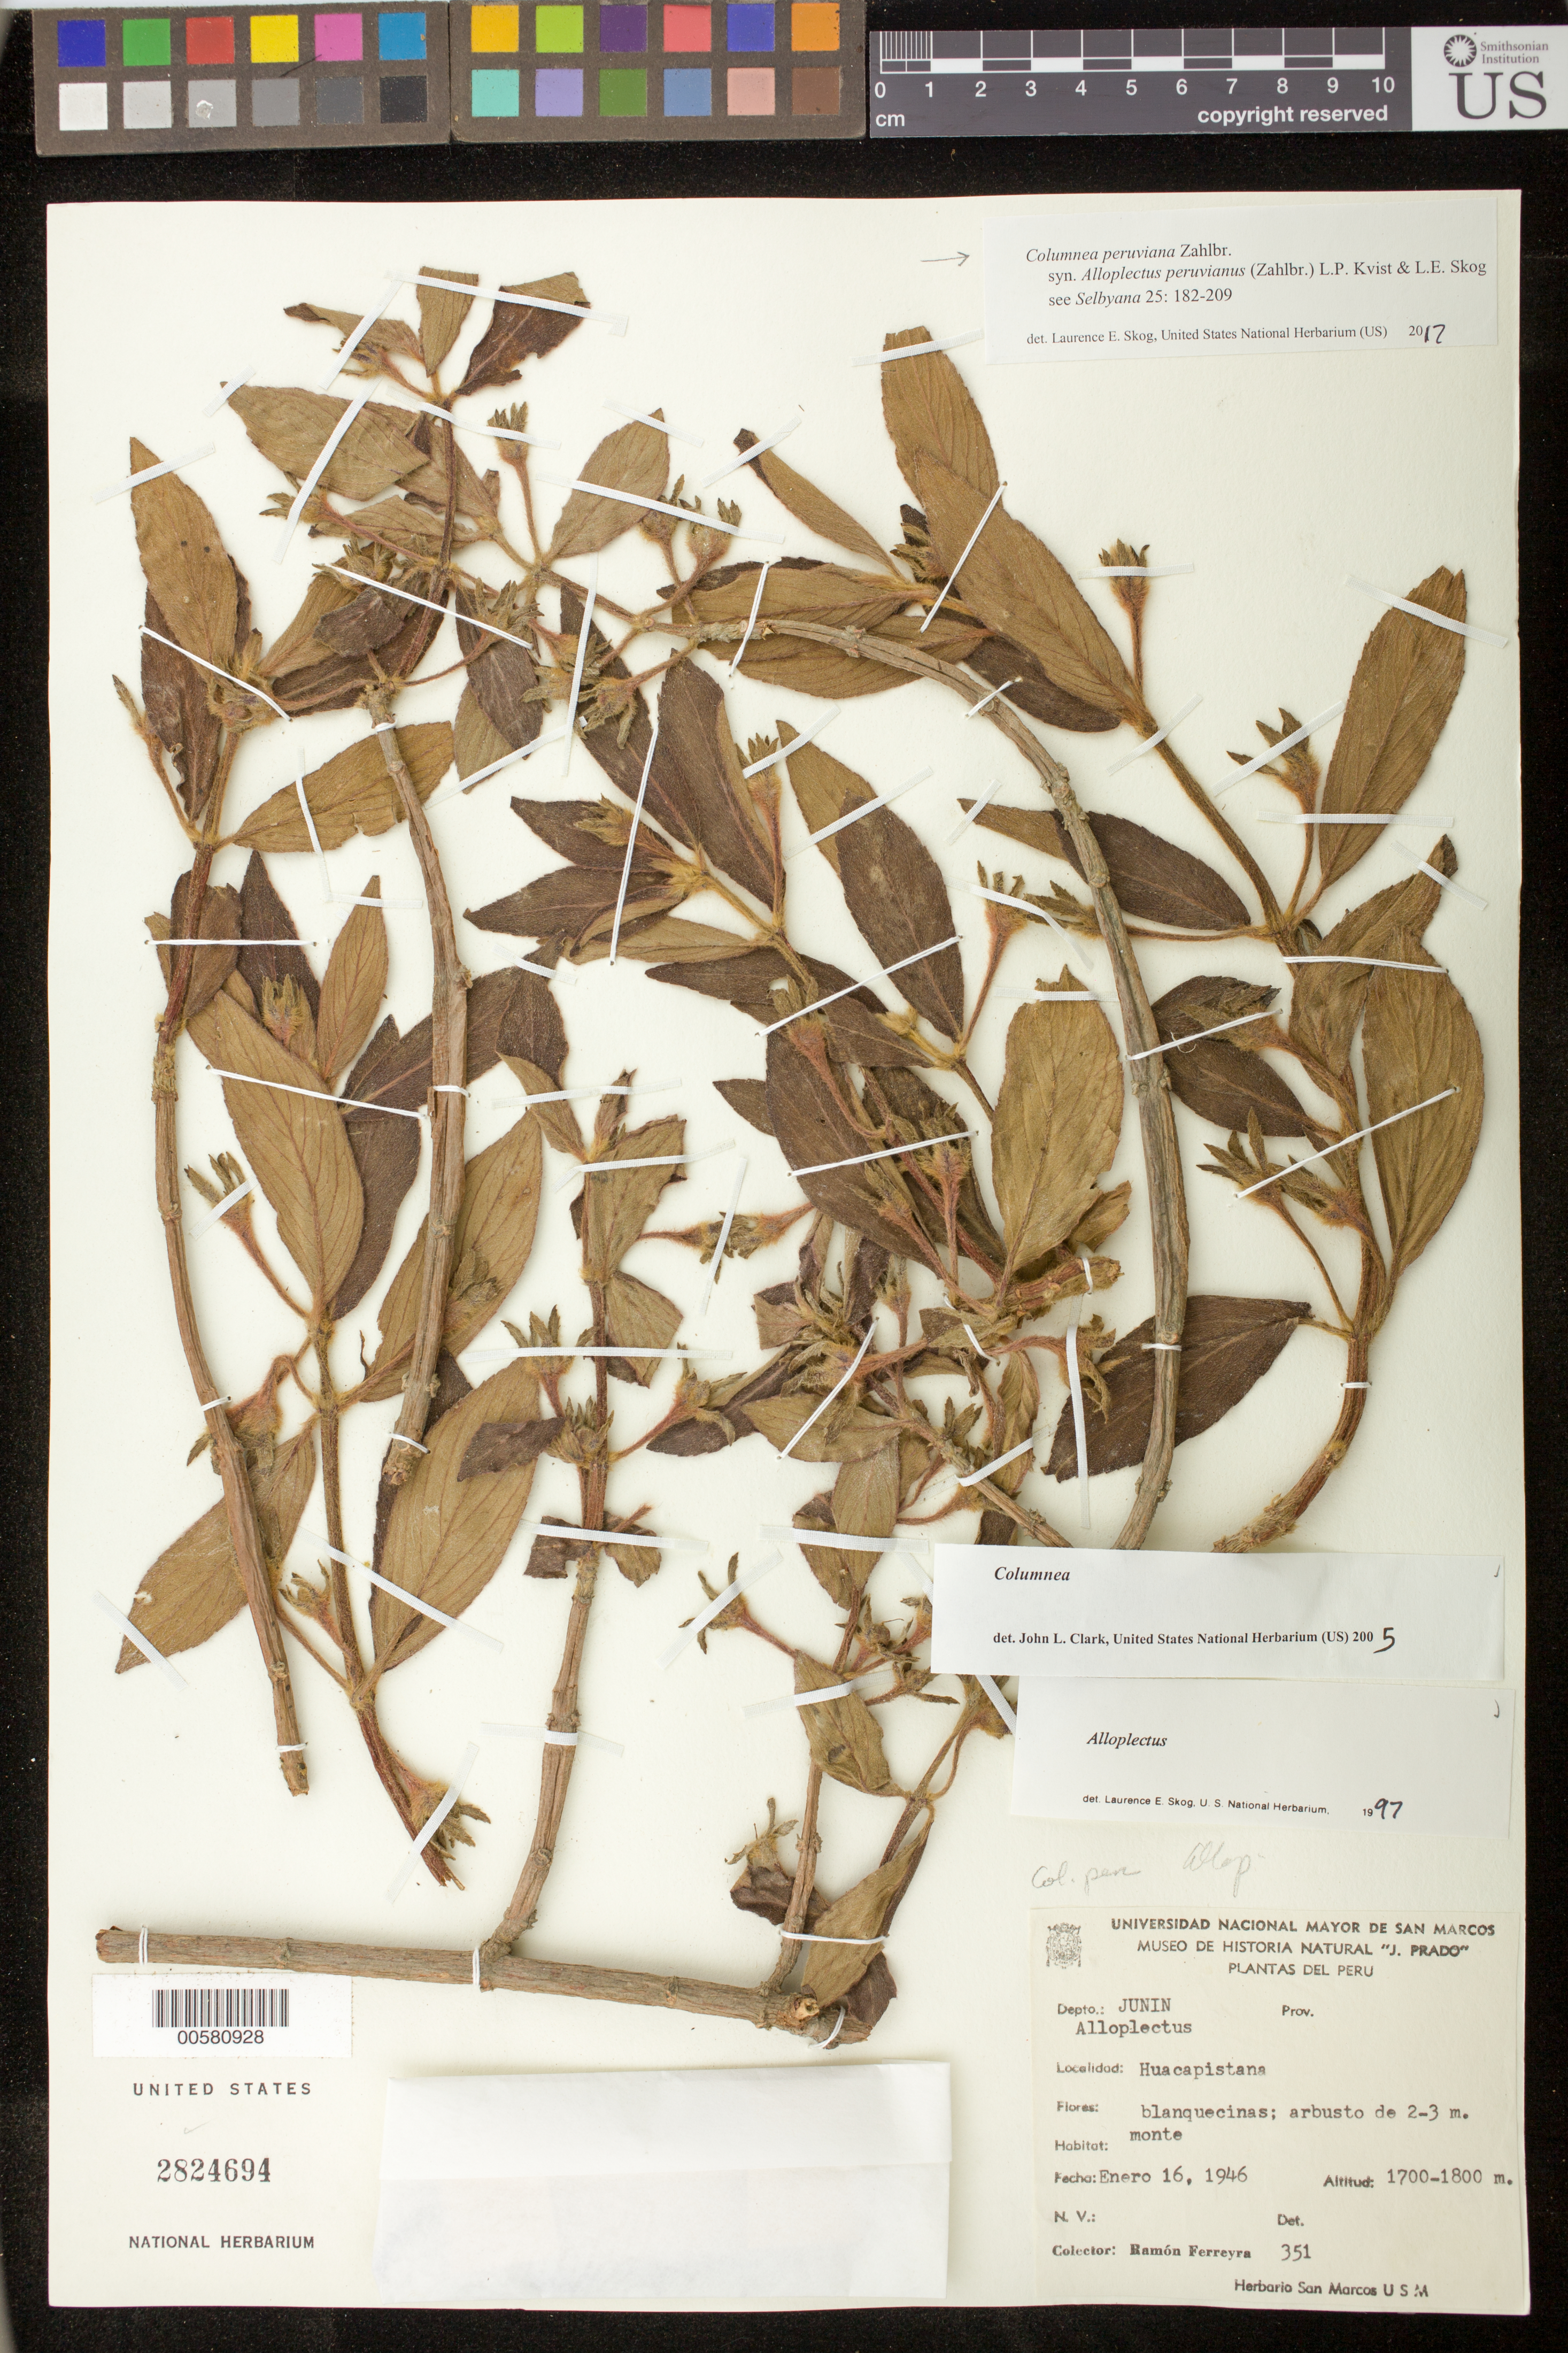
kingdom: Plantae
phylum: Tracheophyta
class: Magnoliopsida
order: Lamiales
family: Gesneriaceae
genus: Columnea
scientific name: Columnea peruviana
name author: Zahlbr.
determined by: Skog, Laurence E.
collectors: R. A. Ferreyra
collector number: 351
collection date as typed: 16 Jan 1946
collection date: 1946-01-16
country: Peru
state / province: Junín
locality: Huacapistana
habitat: Monte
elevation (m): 1700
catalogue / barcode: US 2824694